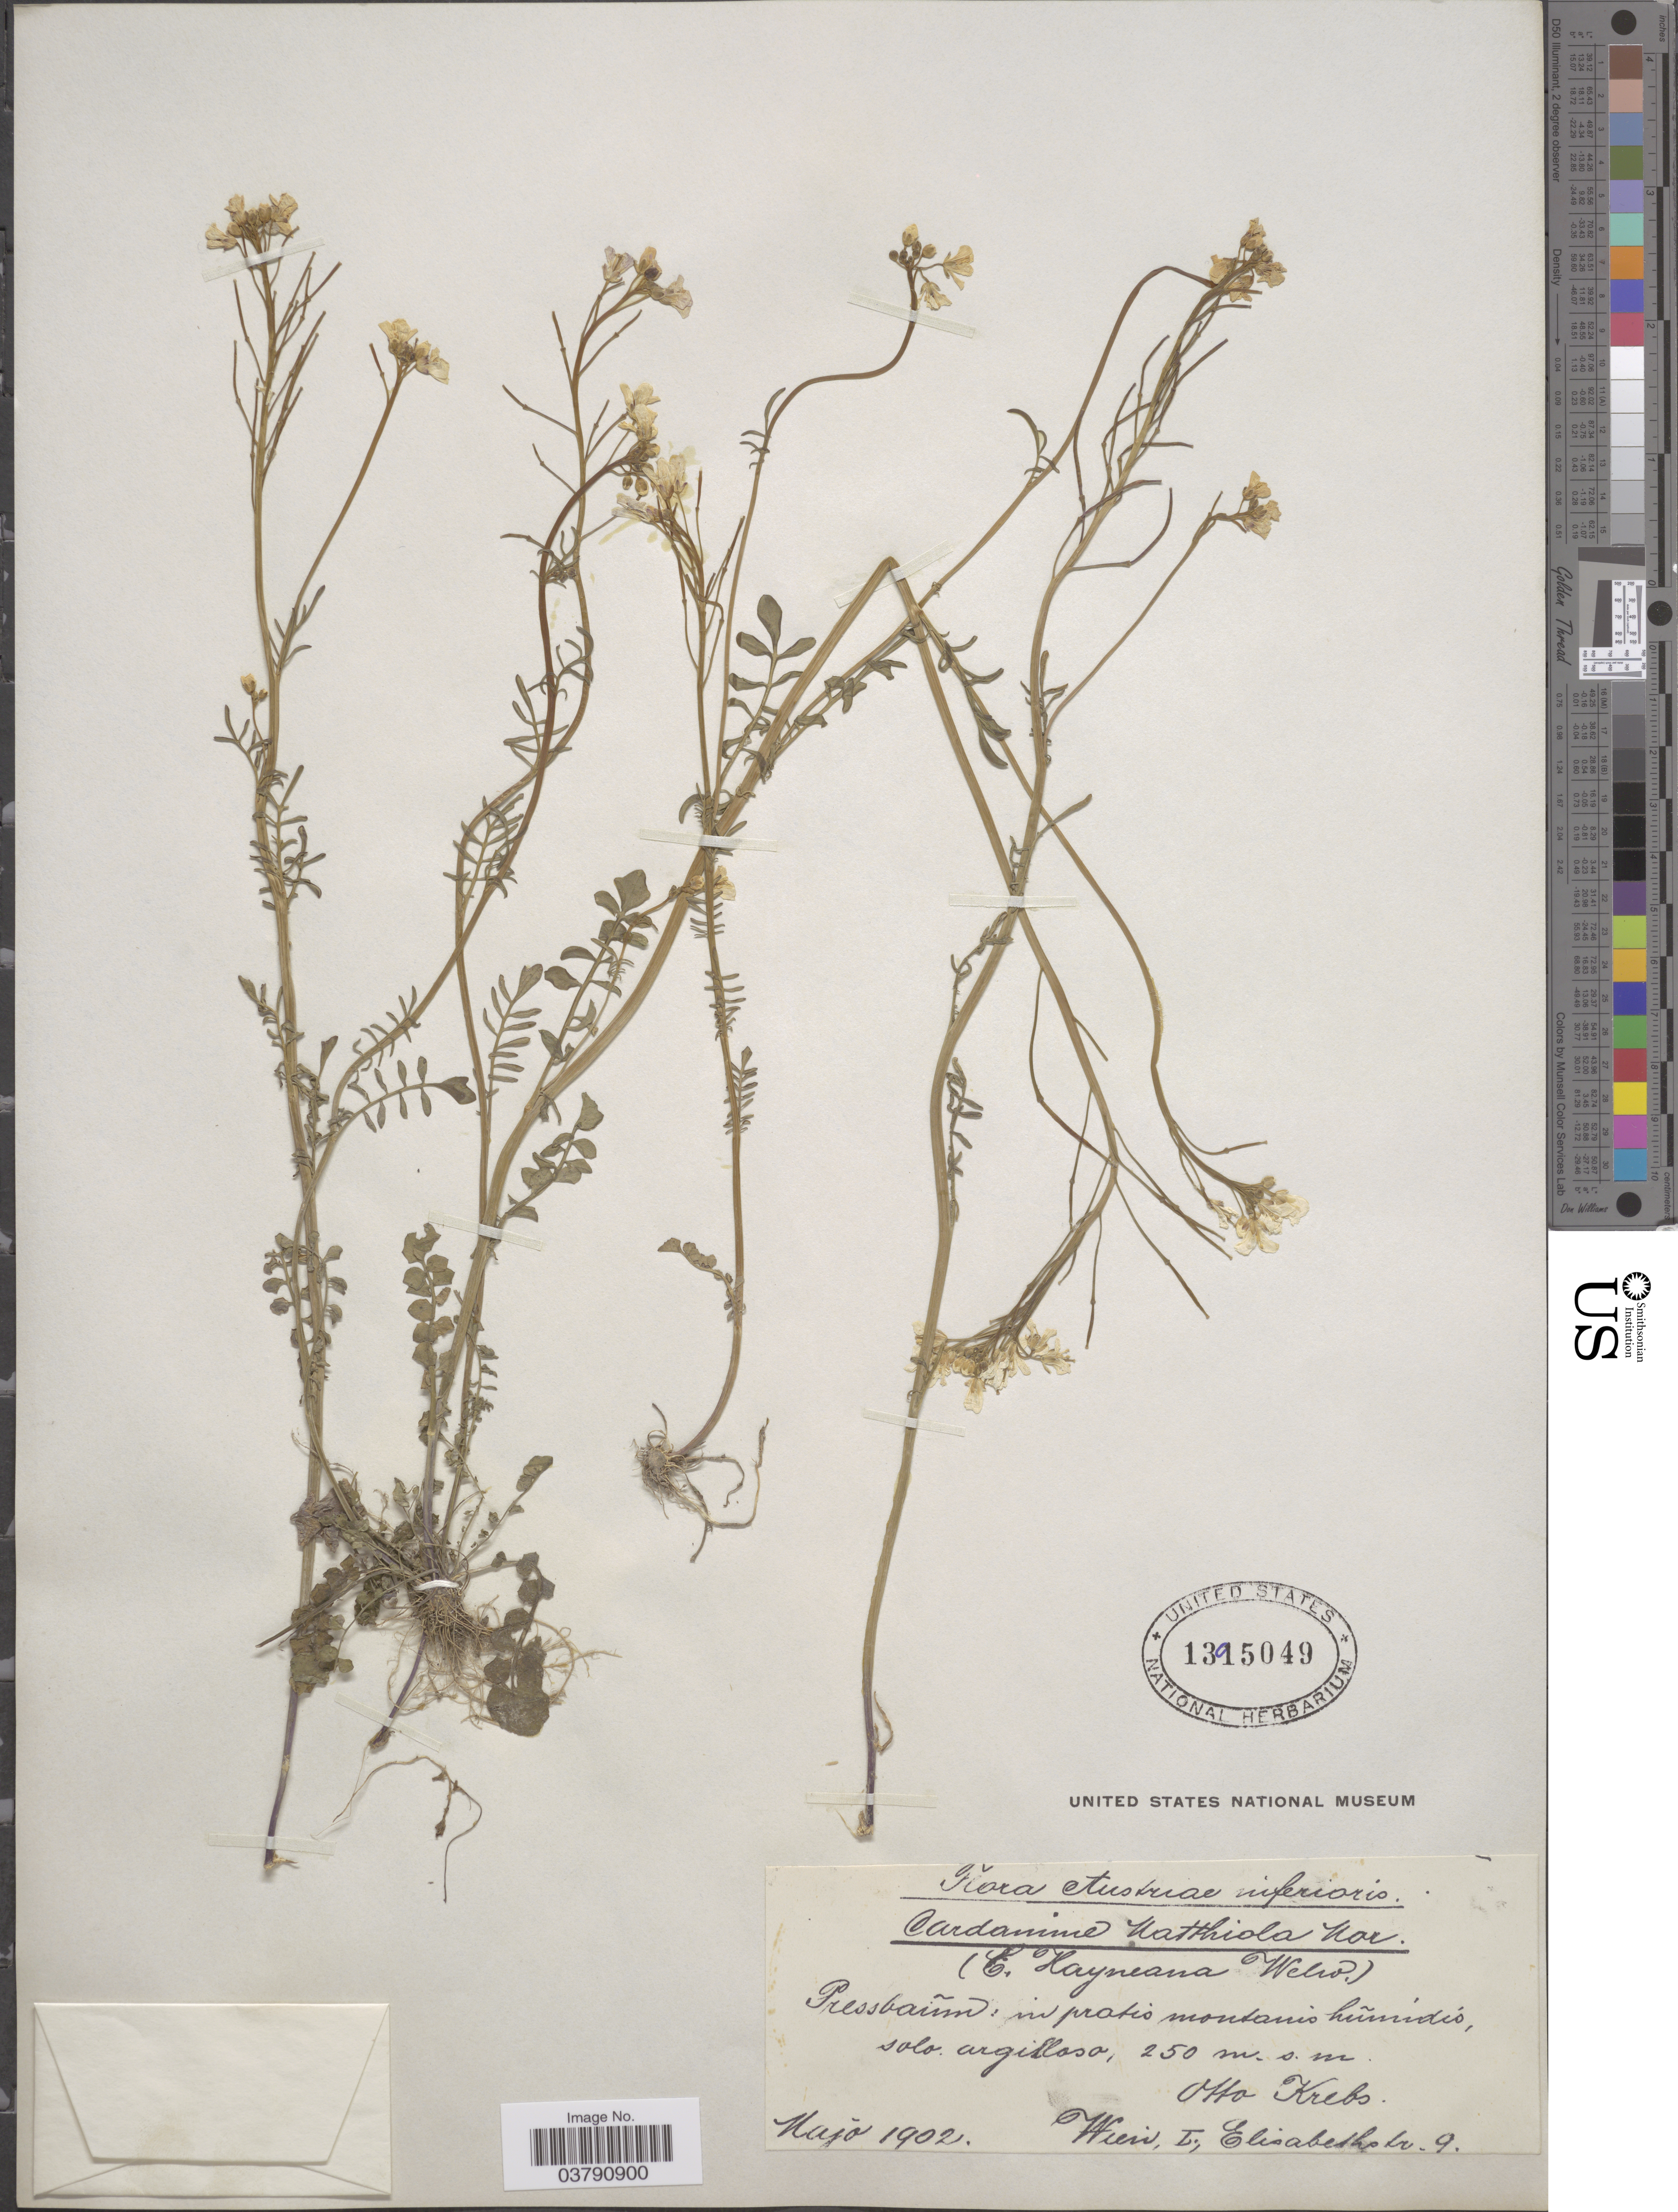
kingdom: Plantae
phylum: Tracheophyta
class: Magnoliopsida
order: Brassicales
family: Brassicaceae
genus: Cardamine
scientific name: Cardamine matthioli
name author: Moretti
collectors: O. Krebs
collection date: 1902-05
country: Austria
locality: Etustriae niferioris. Pressbaum: im pratis montanis humidis, solo argillosa.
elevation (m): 250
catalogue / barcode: US 1395049